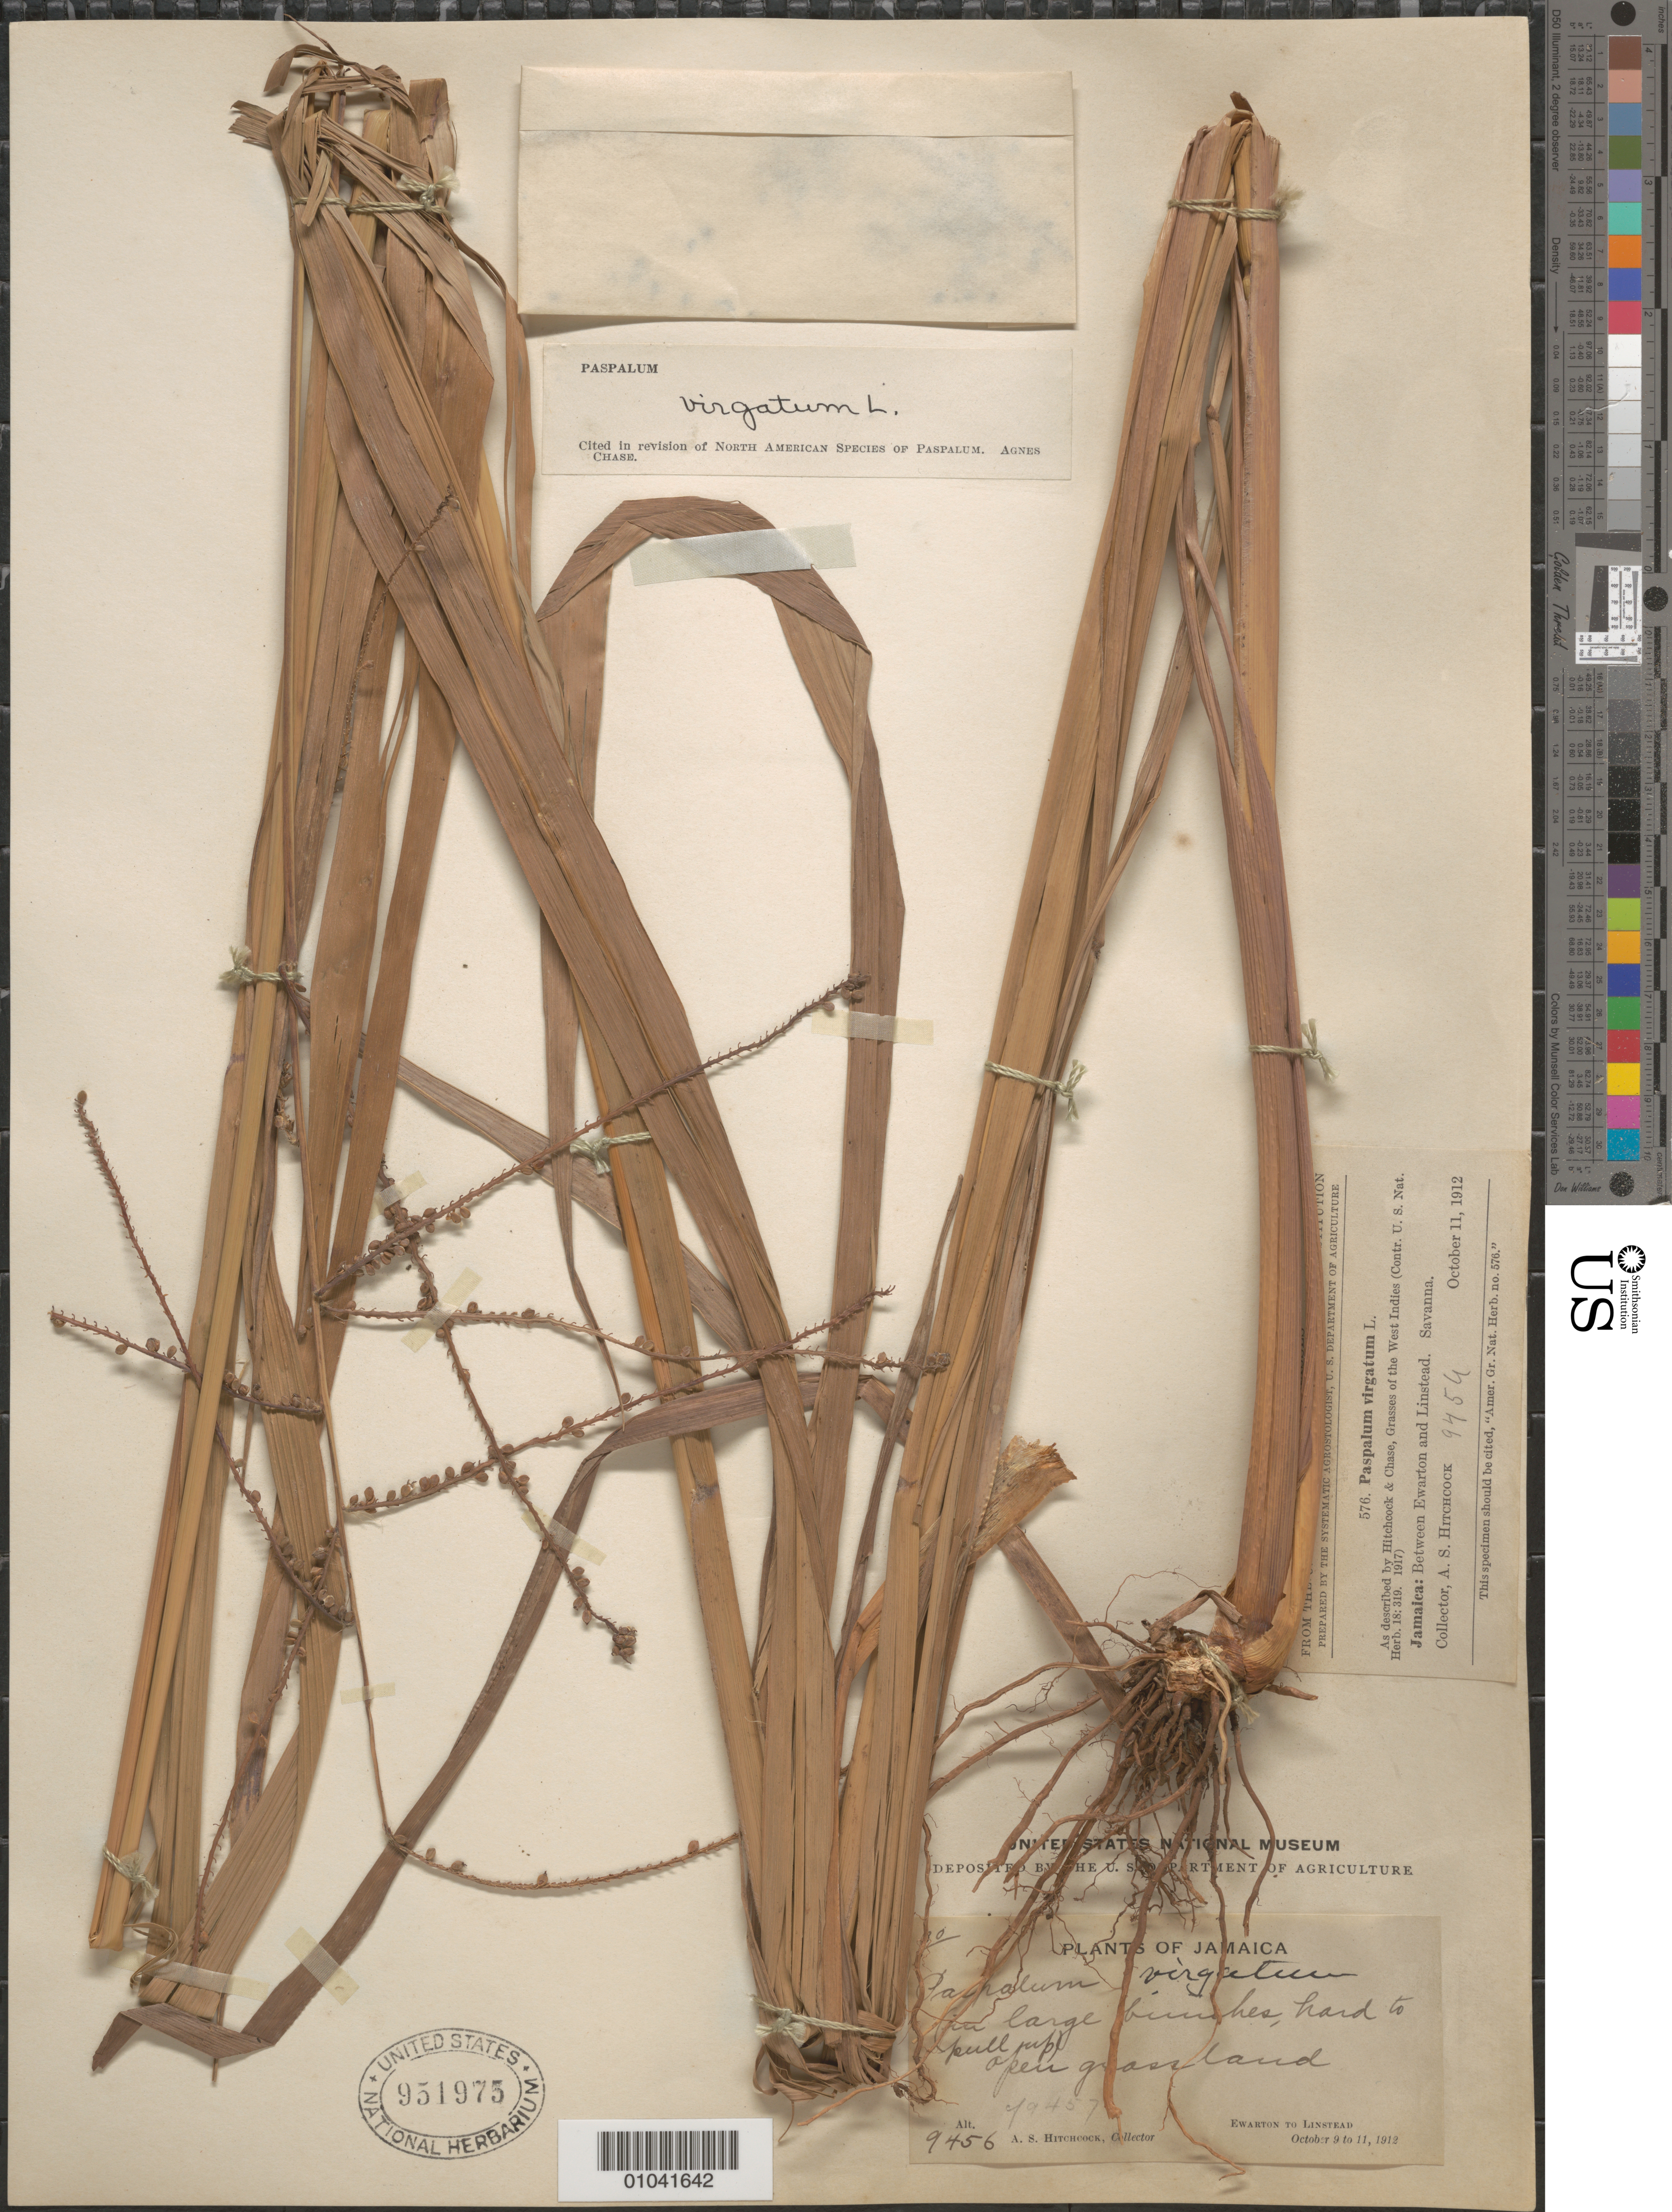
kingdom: Plantae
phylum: Tracheophyta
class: Liliopsida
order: Poales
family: Poaceae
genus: Paspalum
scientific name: Paspalum virgatum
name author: L.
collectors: A. S. Hitchcock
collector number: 9456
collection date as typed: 09 Oct 1912 to 11 Oct 1912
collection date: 1912-10-09/1912-10-11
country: Jamaica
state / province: Saint Catherine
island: Jamaica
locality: Ewarton to Linstead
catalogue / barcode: US 951975